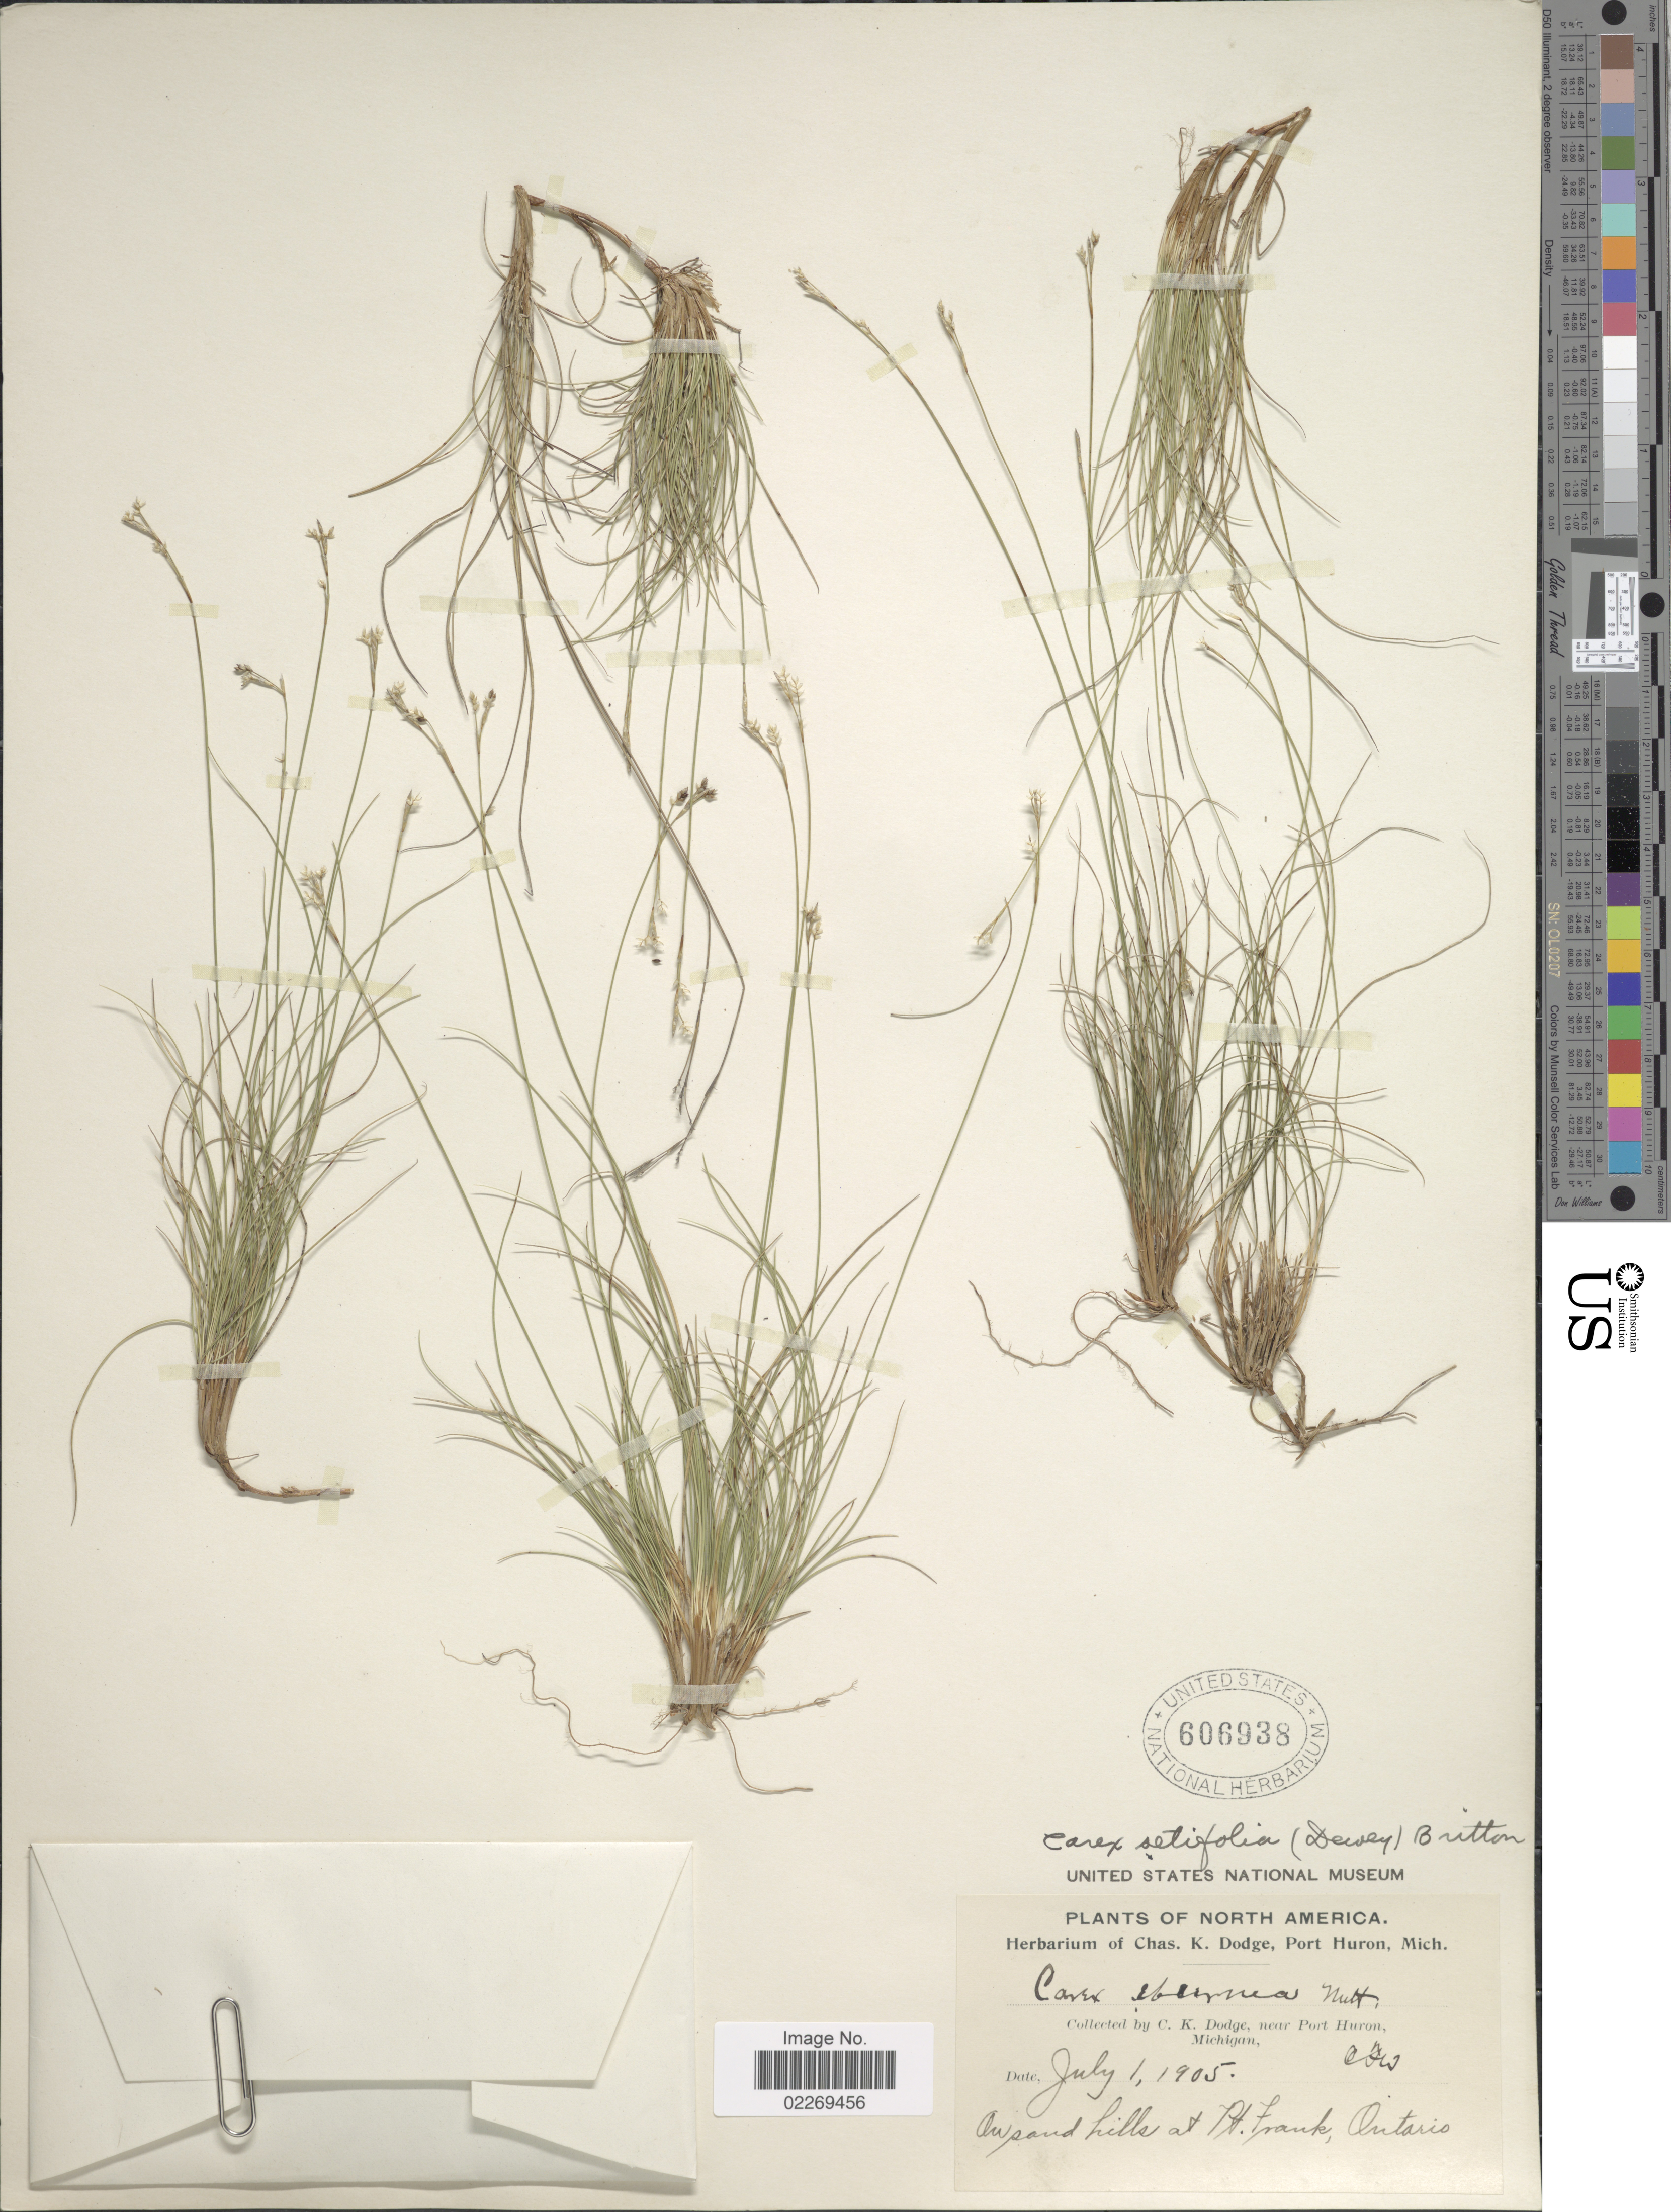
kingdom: Plantae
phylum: Tracheophyta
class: Liliopsida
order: Poales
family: Cyperaceae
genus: Carex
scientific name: Carex eburnea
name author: Boott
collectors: C. K. Dodge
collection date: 1905-07-01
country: United States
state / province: Michigan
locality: Near Port Huron, On sand hills at Pt. Frank, Ontario [unsure placement]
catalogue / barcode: US 606938